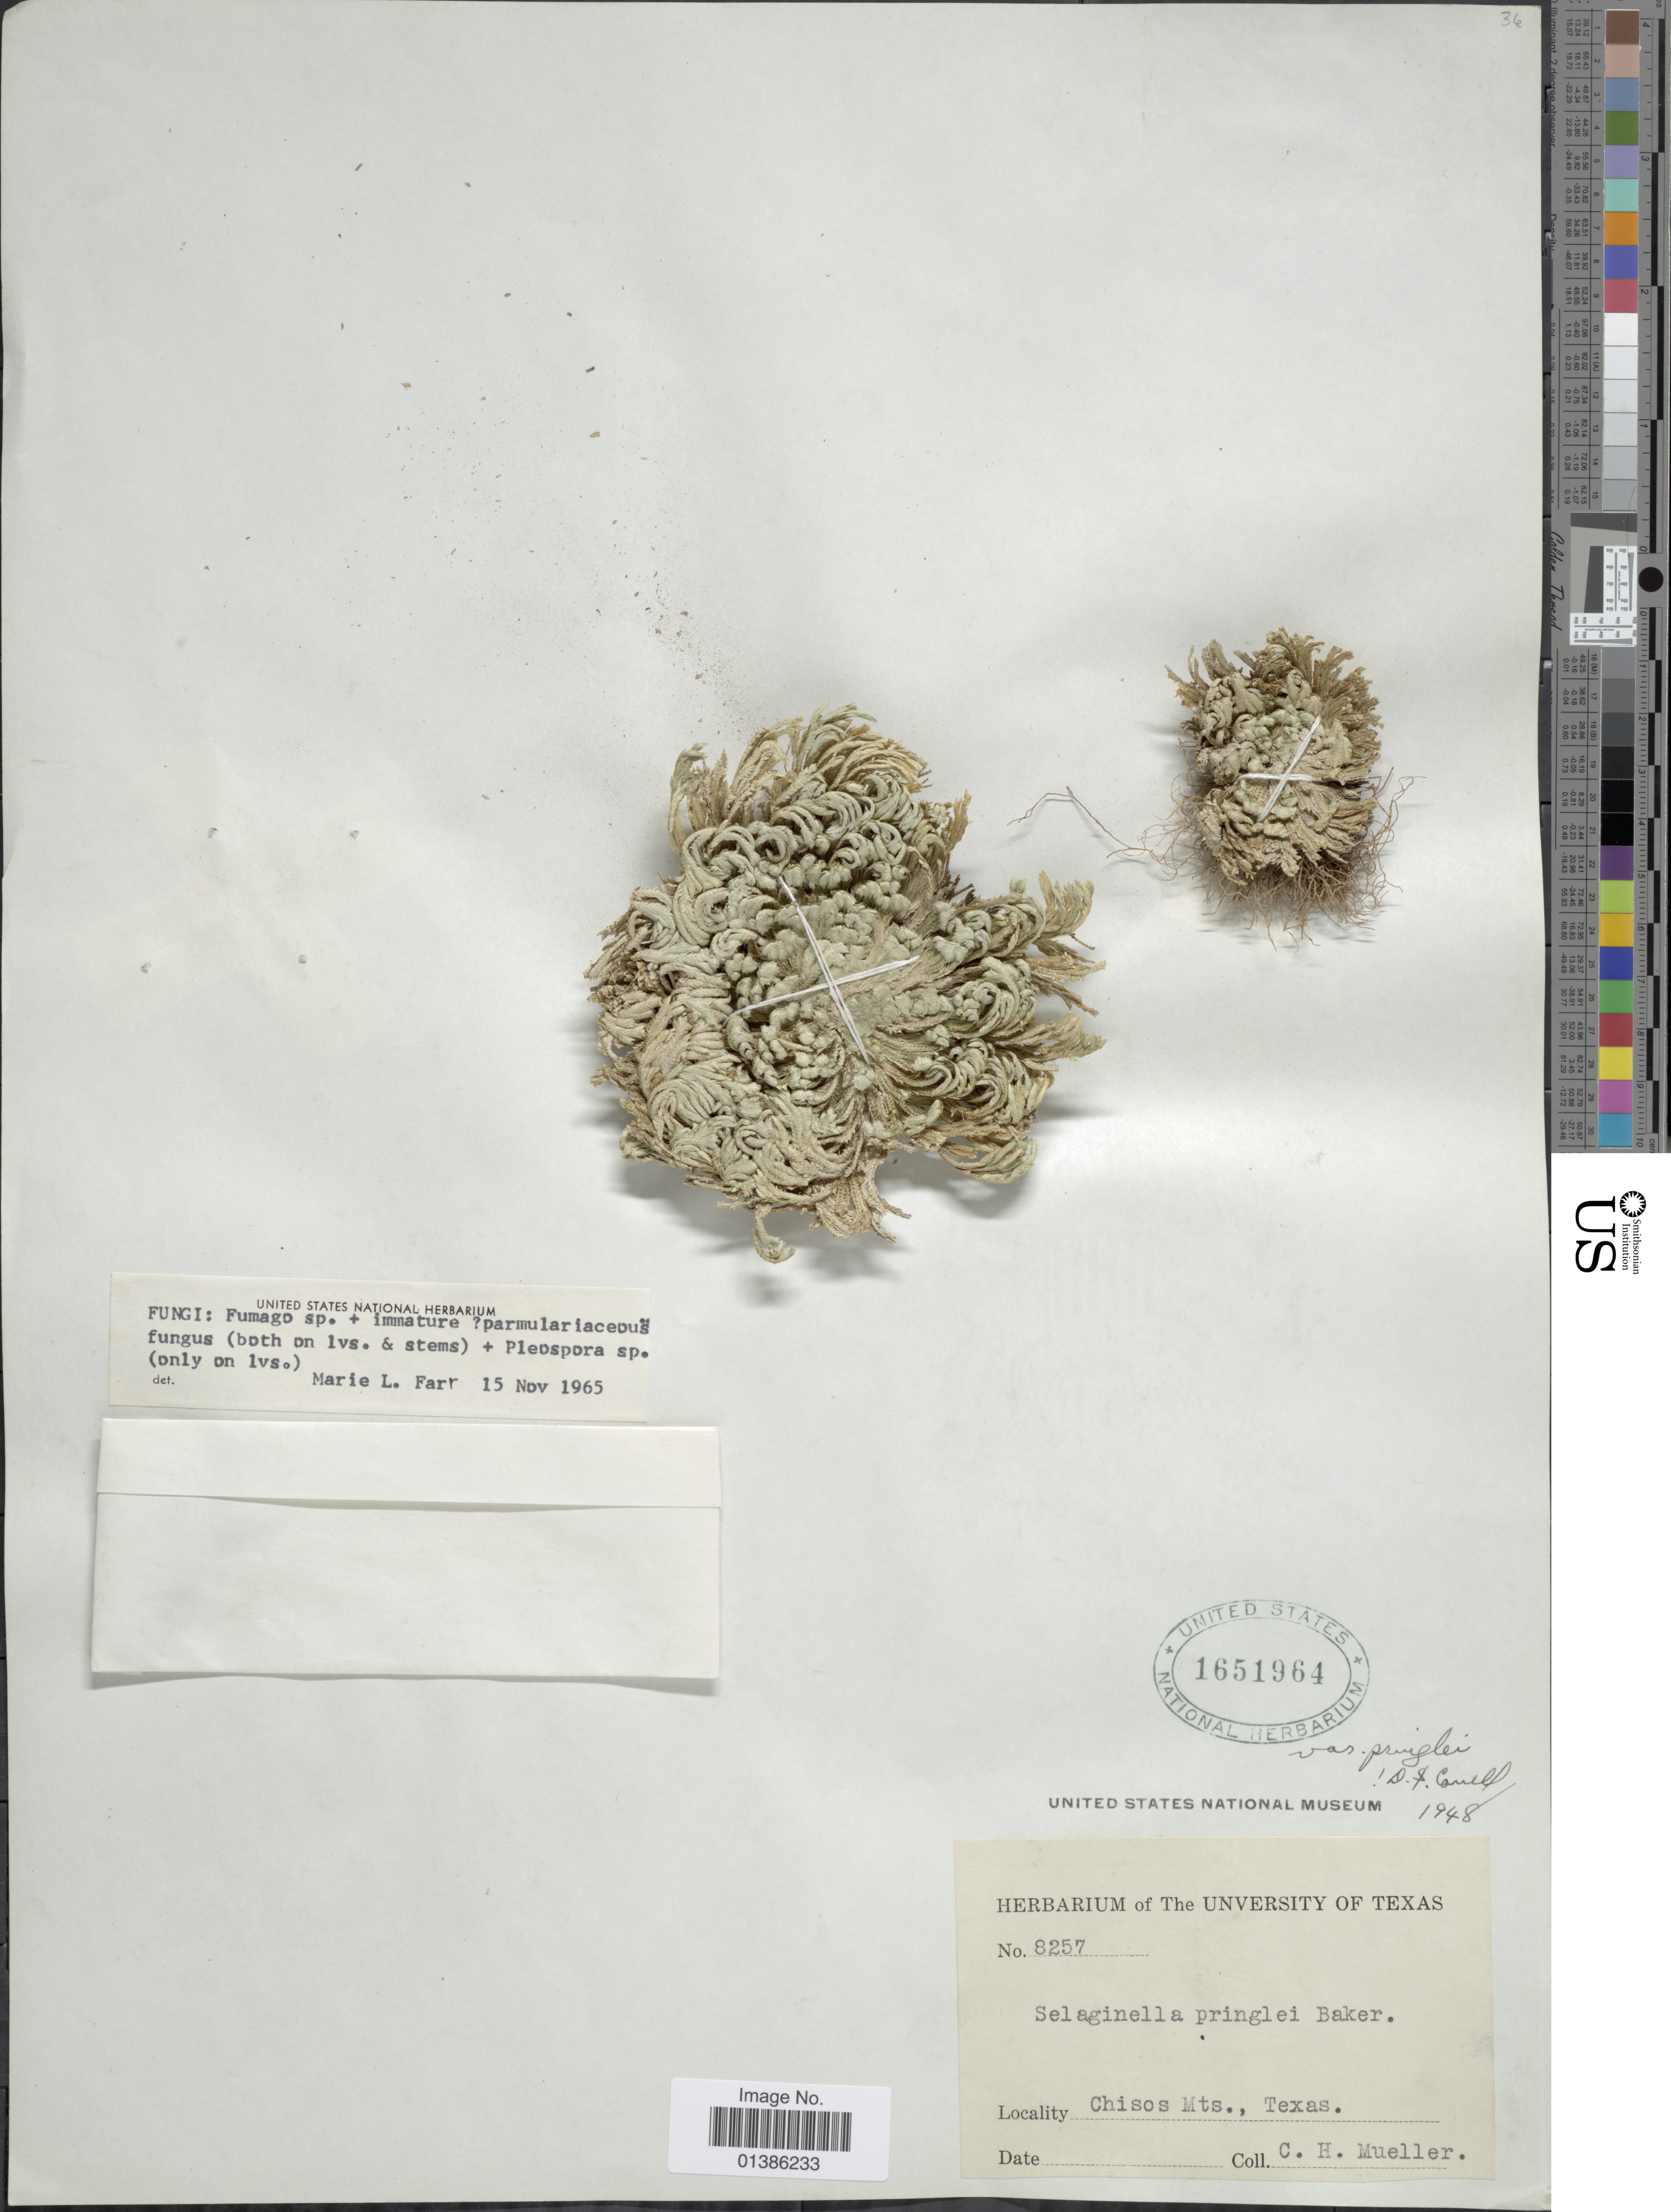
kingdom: Plantae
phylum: Tracheophyta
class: Lycopodiopsida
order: Selaginellales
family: Selaginellaceae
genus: Selaginella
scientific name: Selaginella pilifera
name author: A. Braun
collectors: C. H. Mueller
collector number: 8257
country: United States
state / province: Texas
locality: Chisos Mts.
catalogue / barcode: US 1651964